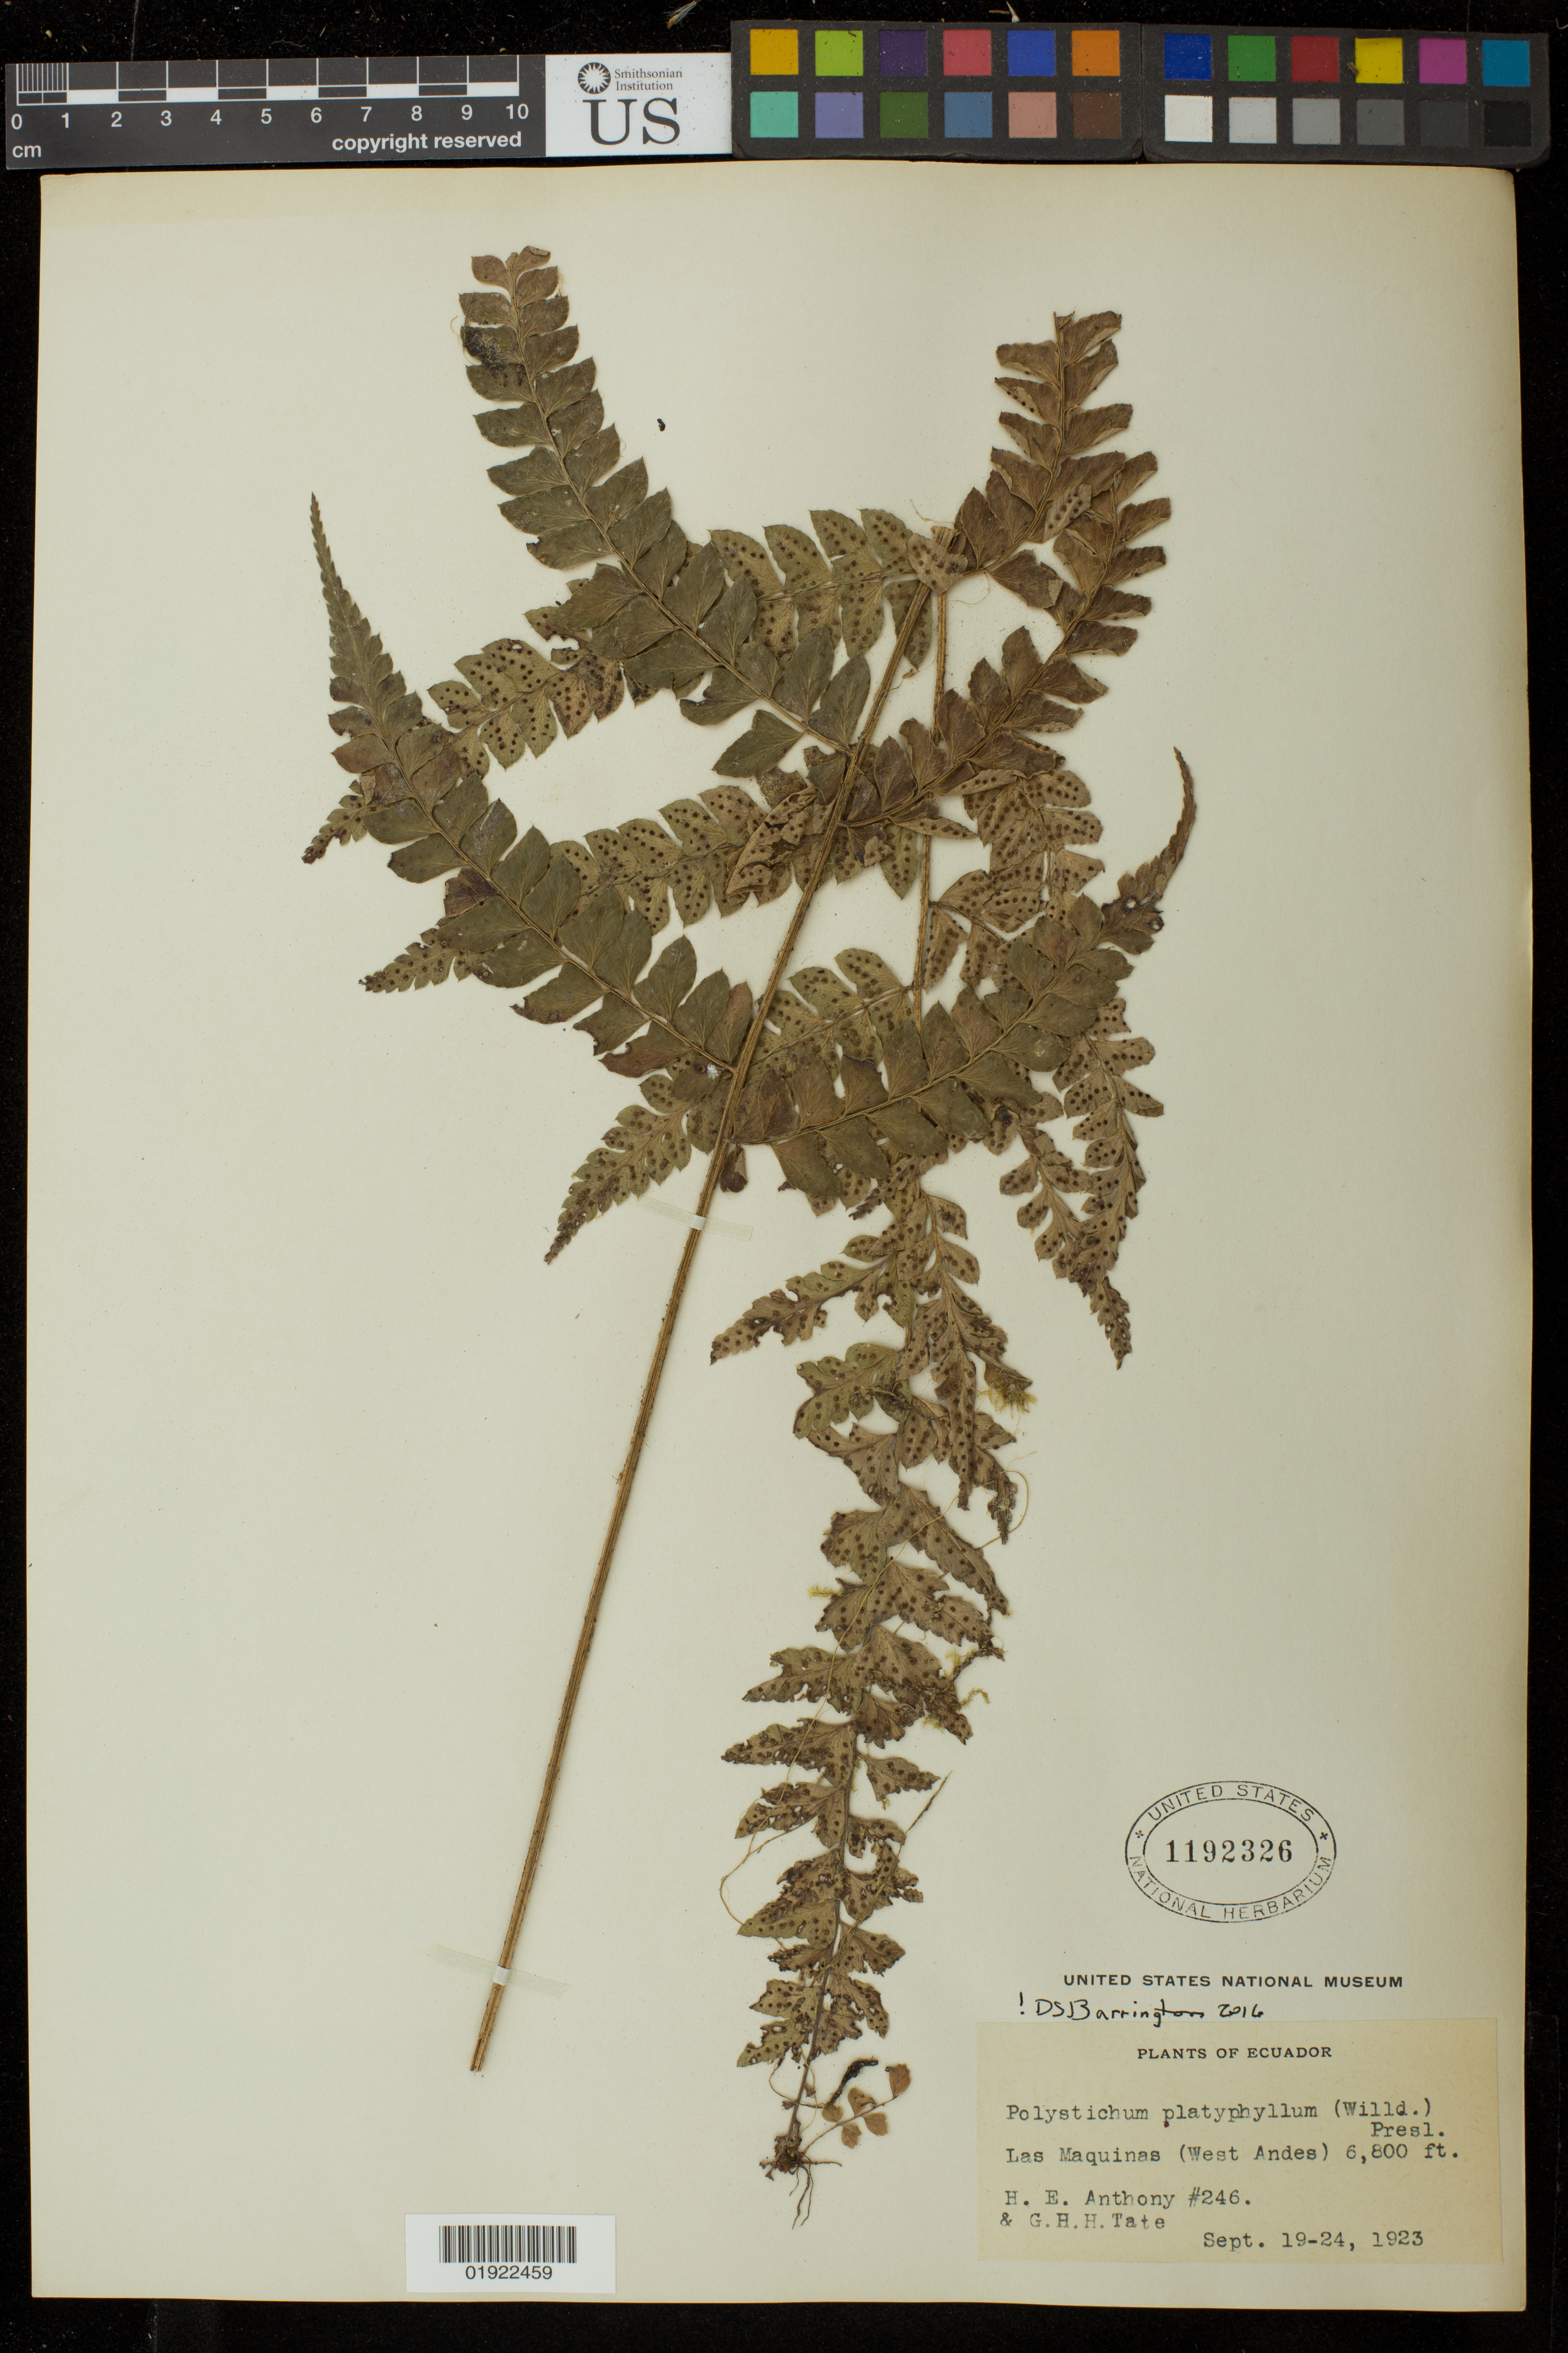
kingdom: Plantae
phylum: Tracheophyta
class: Polypodiopsida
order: Polypodiales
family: Dryopteridaceae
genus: Polystichum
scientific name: Polystichum platyphyllum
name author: (Willd.) C. Presl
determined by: Barrington, D. S., Curator (VT), University of Vermont (UNITED STATES)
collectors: H. E. Anthony & G. H. H.Tate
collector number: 246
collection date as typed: Sept. 19-24, 1923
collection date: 1923-09-19/1923-09-24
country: Ecuador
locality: Las Maquinas (West Andes)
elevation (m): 2073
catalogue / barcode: US 1192326